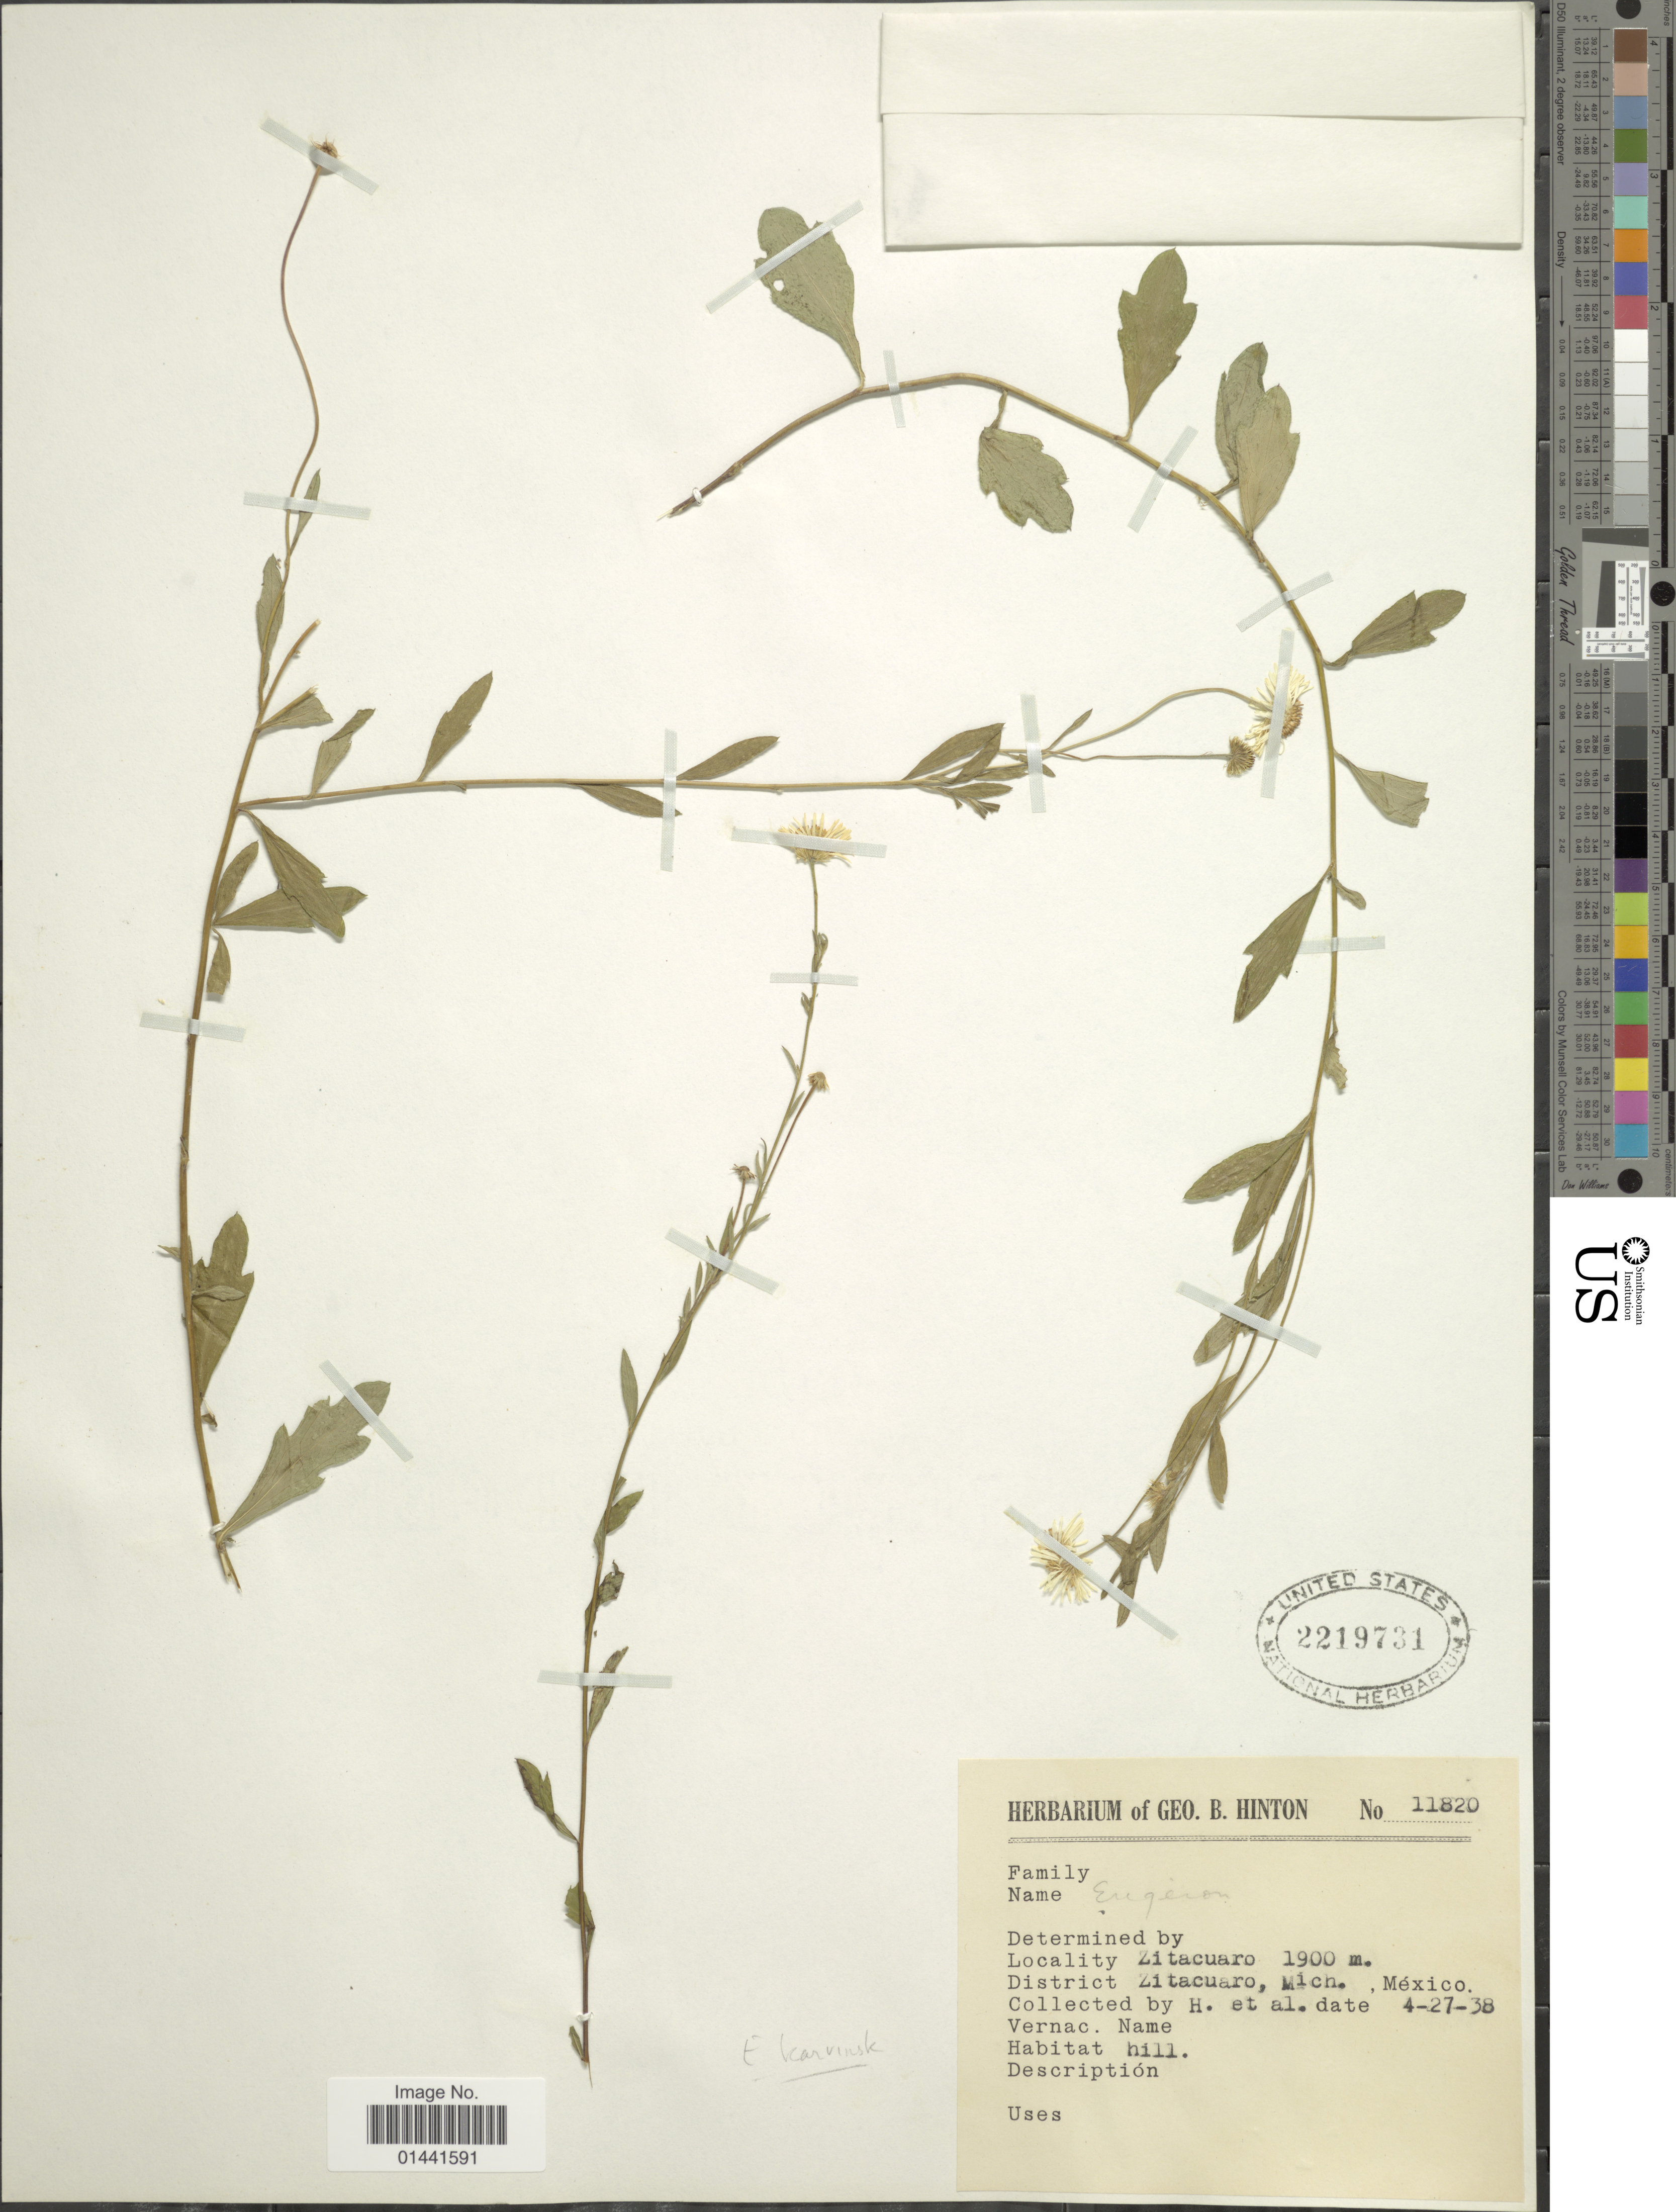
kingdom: Plantae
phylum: Tracheophyta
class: Magnoliopsida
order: Asterales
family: Asteraceae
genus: Erigeron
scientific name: Erigeron karvinskianus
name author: DC.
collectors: G. B. Hinton & et al.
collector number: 11820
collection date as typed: Transcribed d/m/y: 27/4/38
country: Mexico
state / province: Michoacán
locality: Zitacuaro, District Zitacuaro, hill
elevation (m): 1900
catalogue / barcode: US 2219731